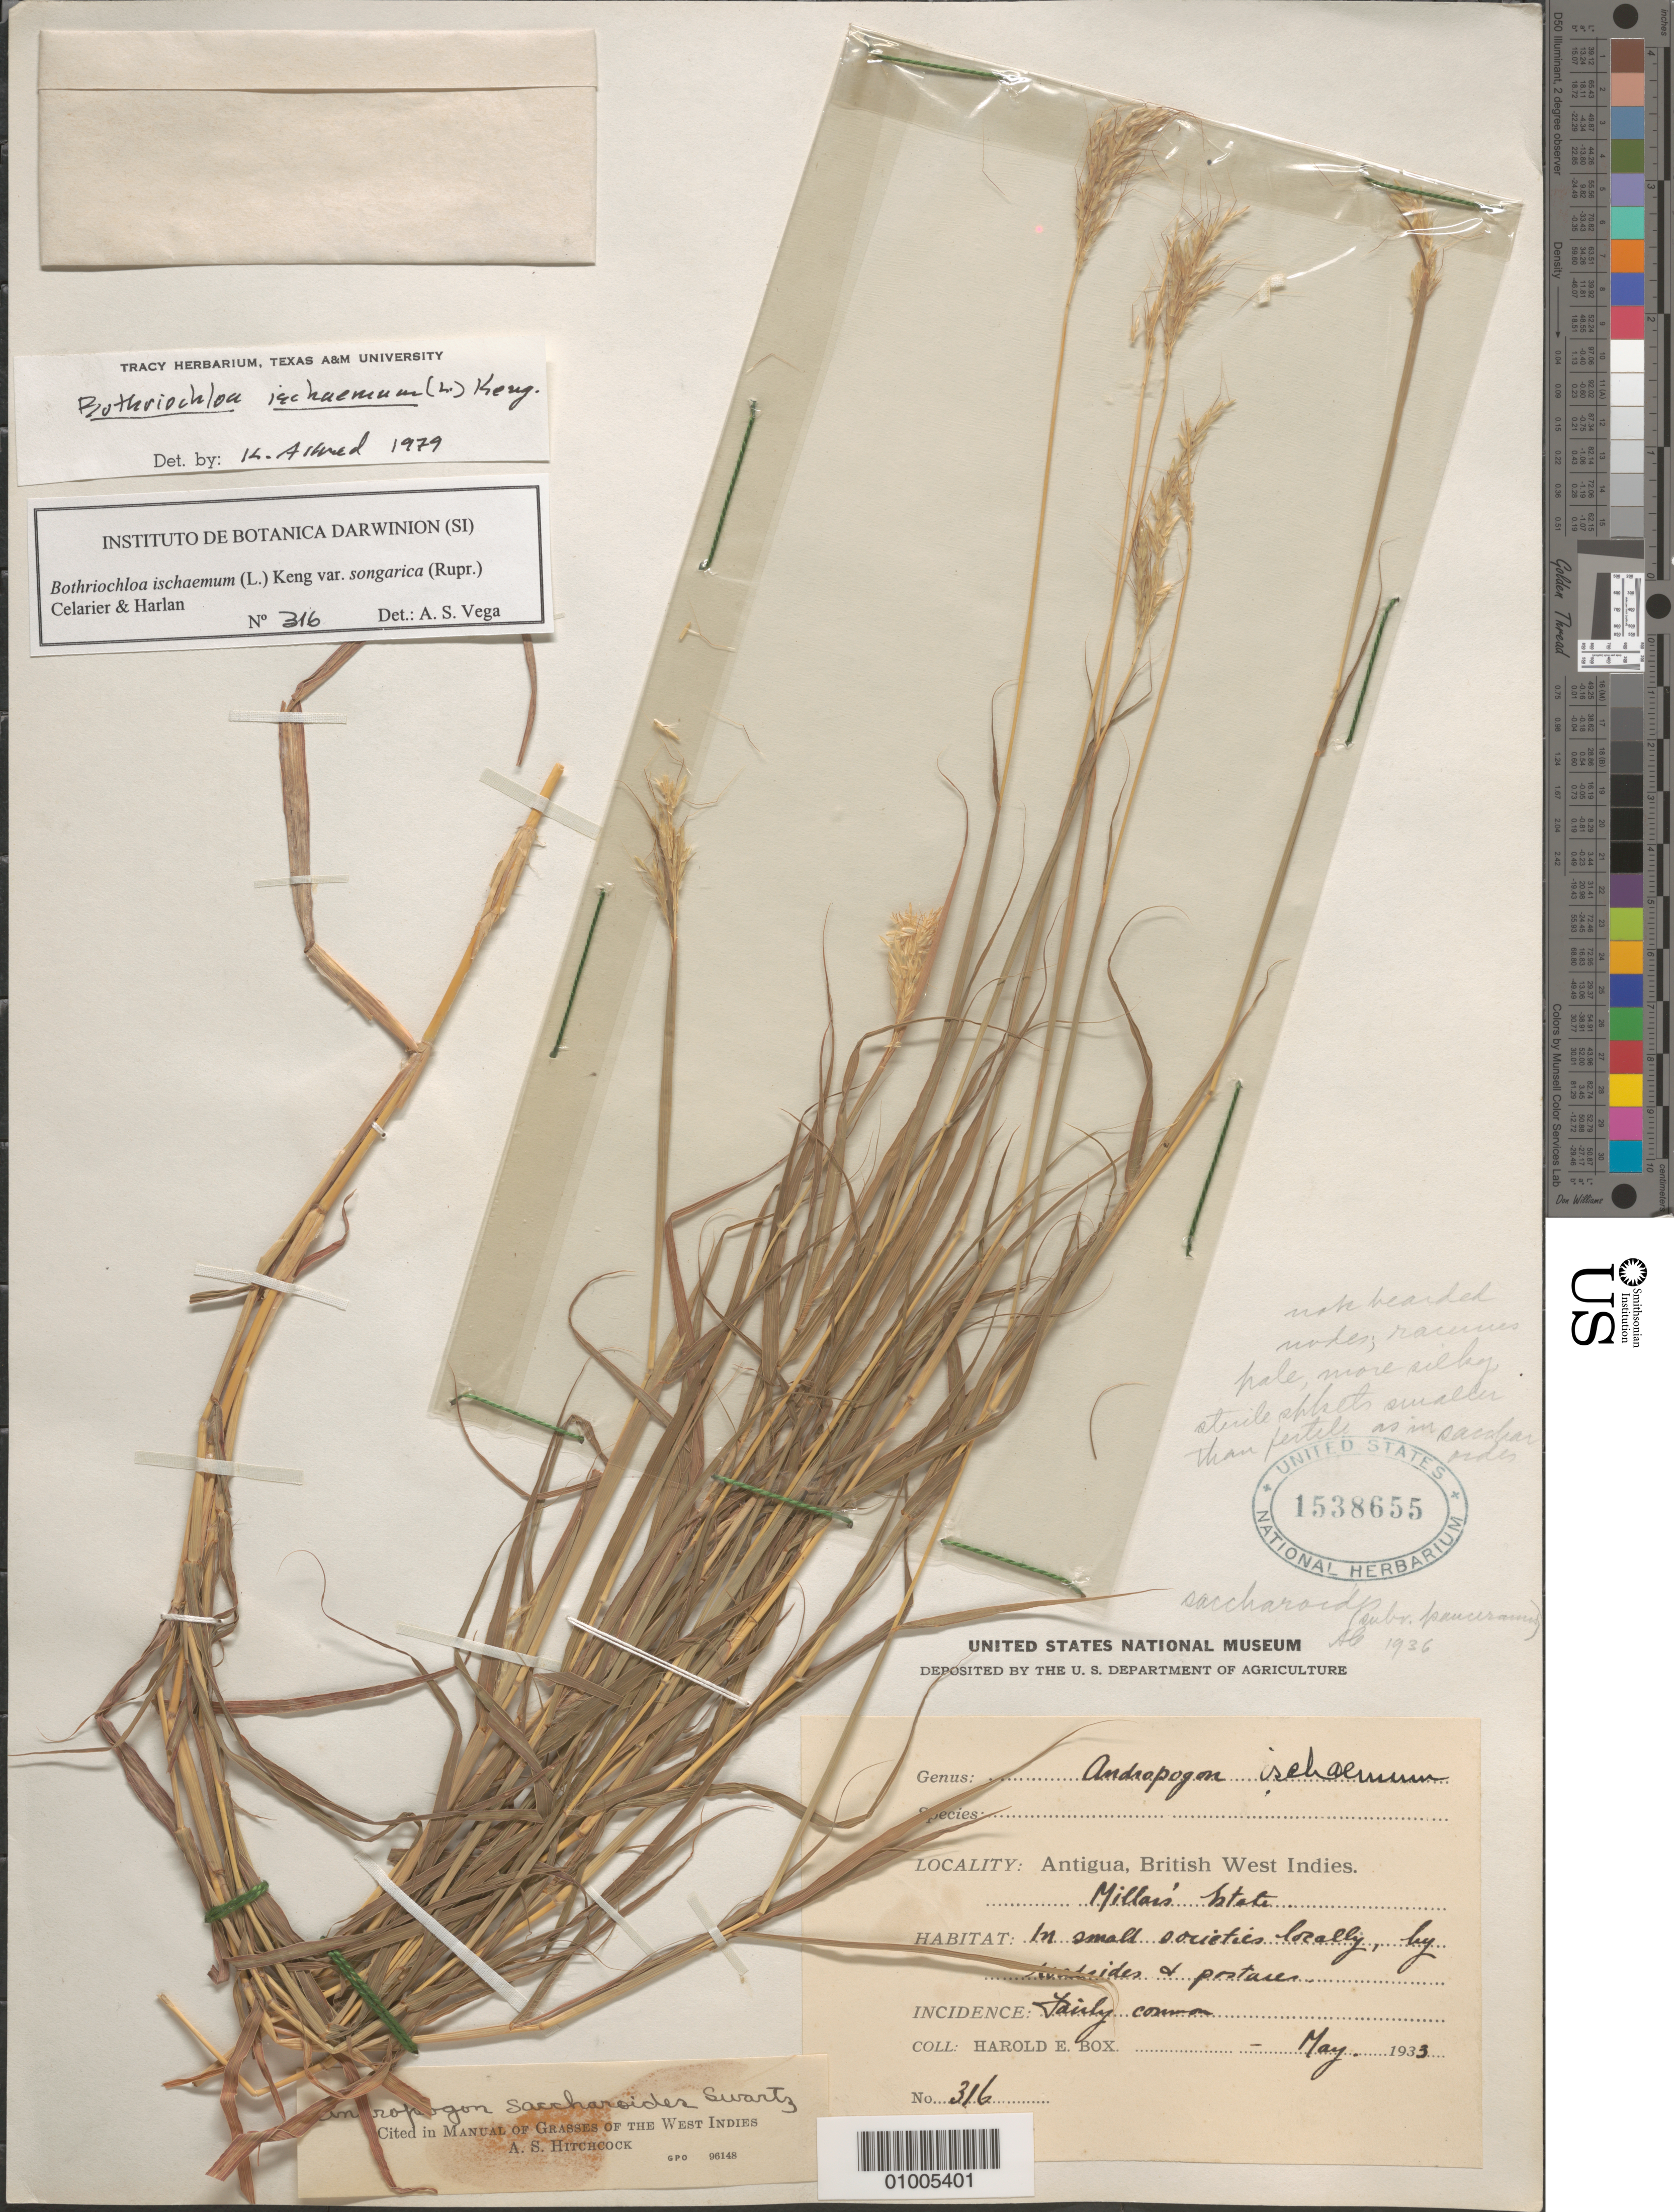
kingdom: Plantae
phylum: Tracheophyta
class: Liliopsida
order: Poales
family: Poaceae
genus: Andropogon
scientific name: Andropogon ischaemum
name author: L.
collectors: H. E. Box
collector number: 316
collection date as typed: May 1933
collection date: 1933-05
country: Antigua and Barbuda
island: Leeward Is.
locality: In small societies locally, by roadsides.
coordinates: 0 N, 0 E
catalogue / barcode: US 1538655